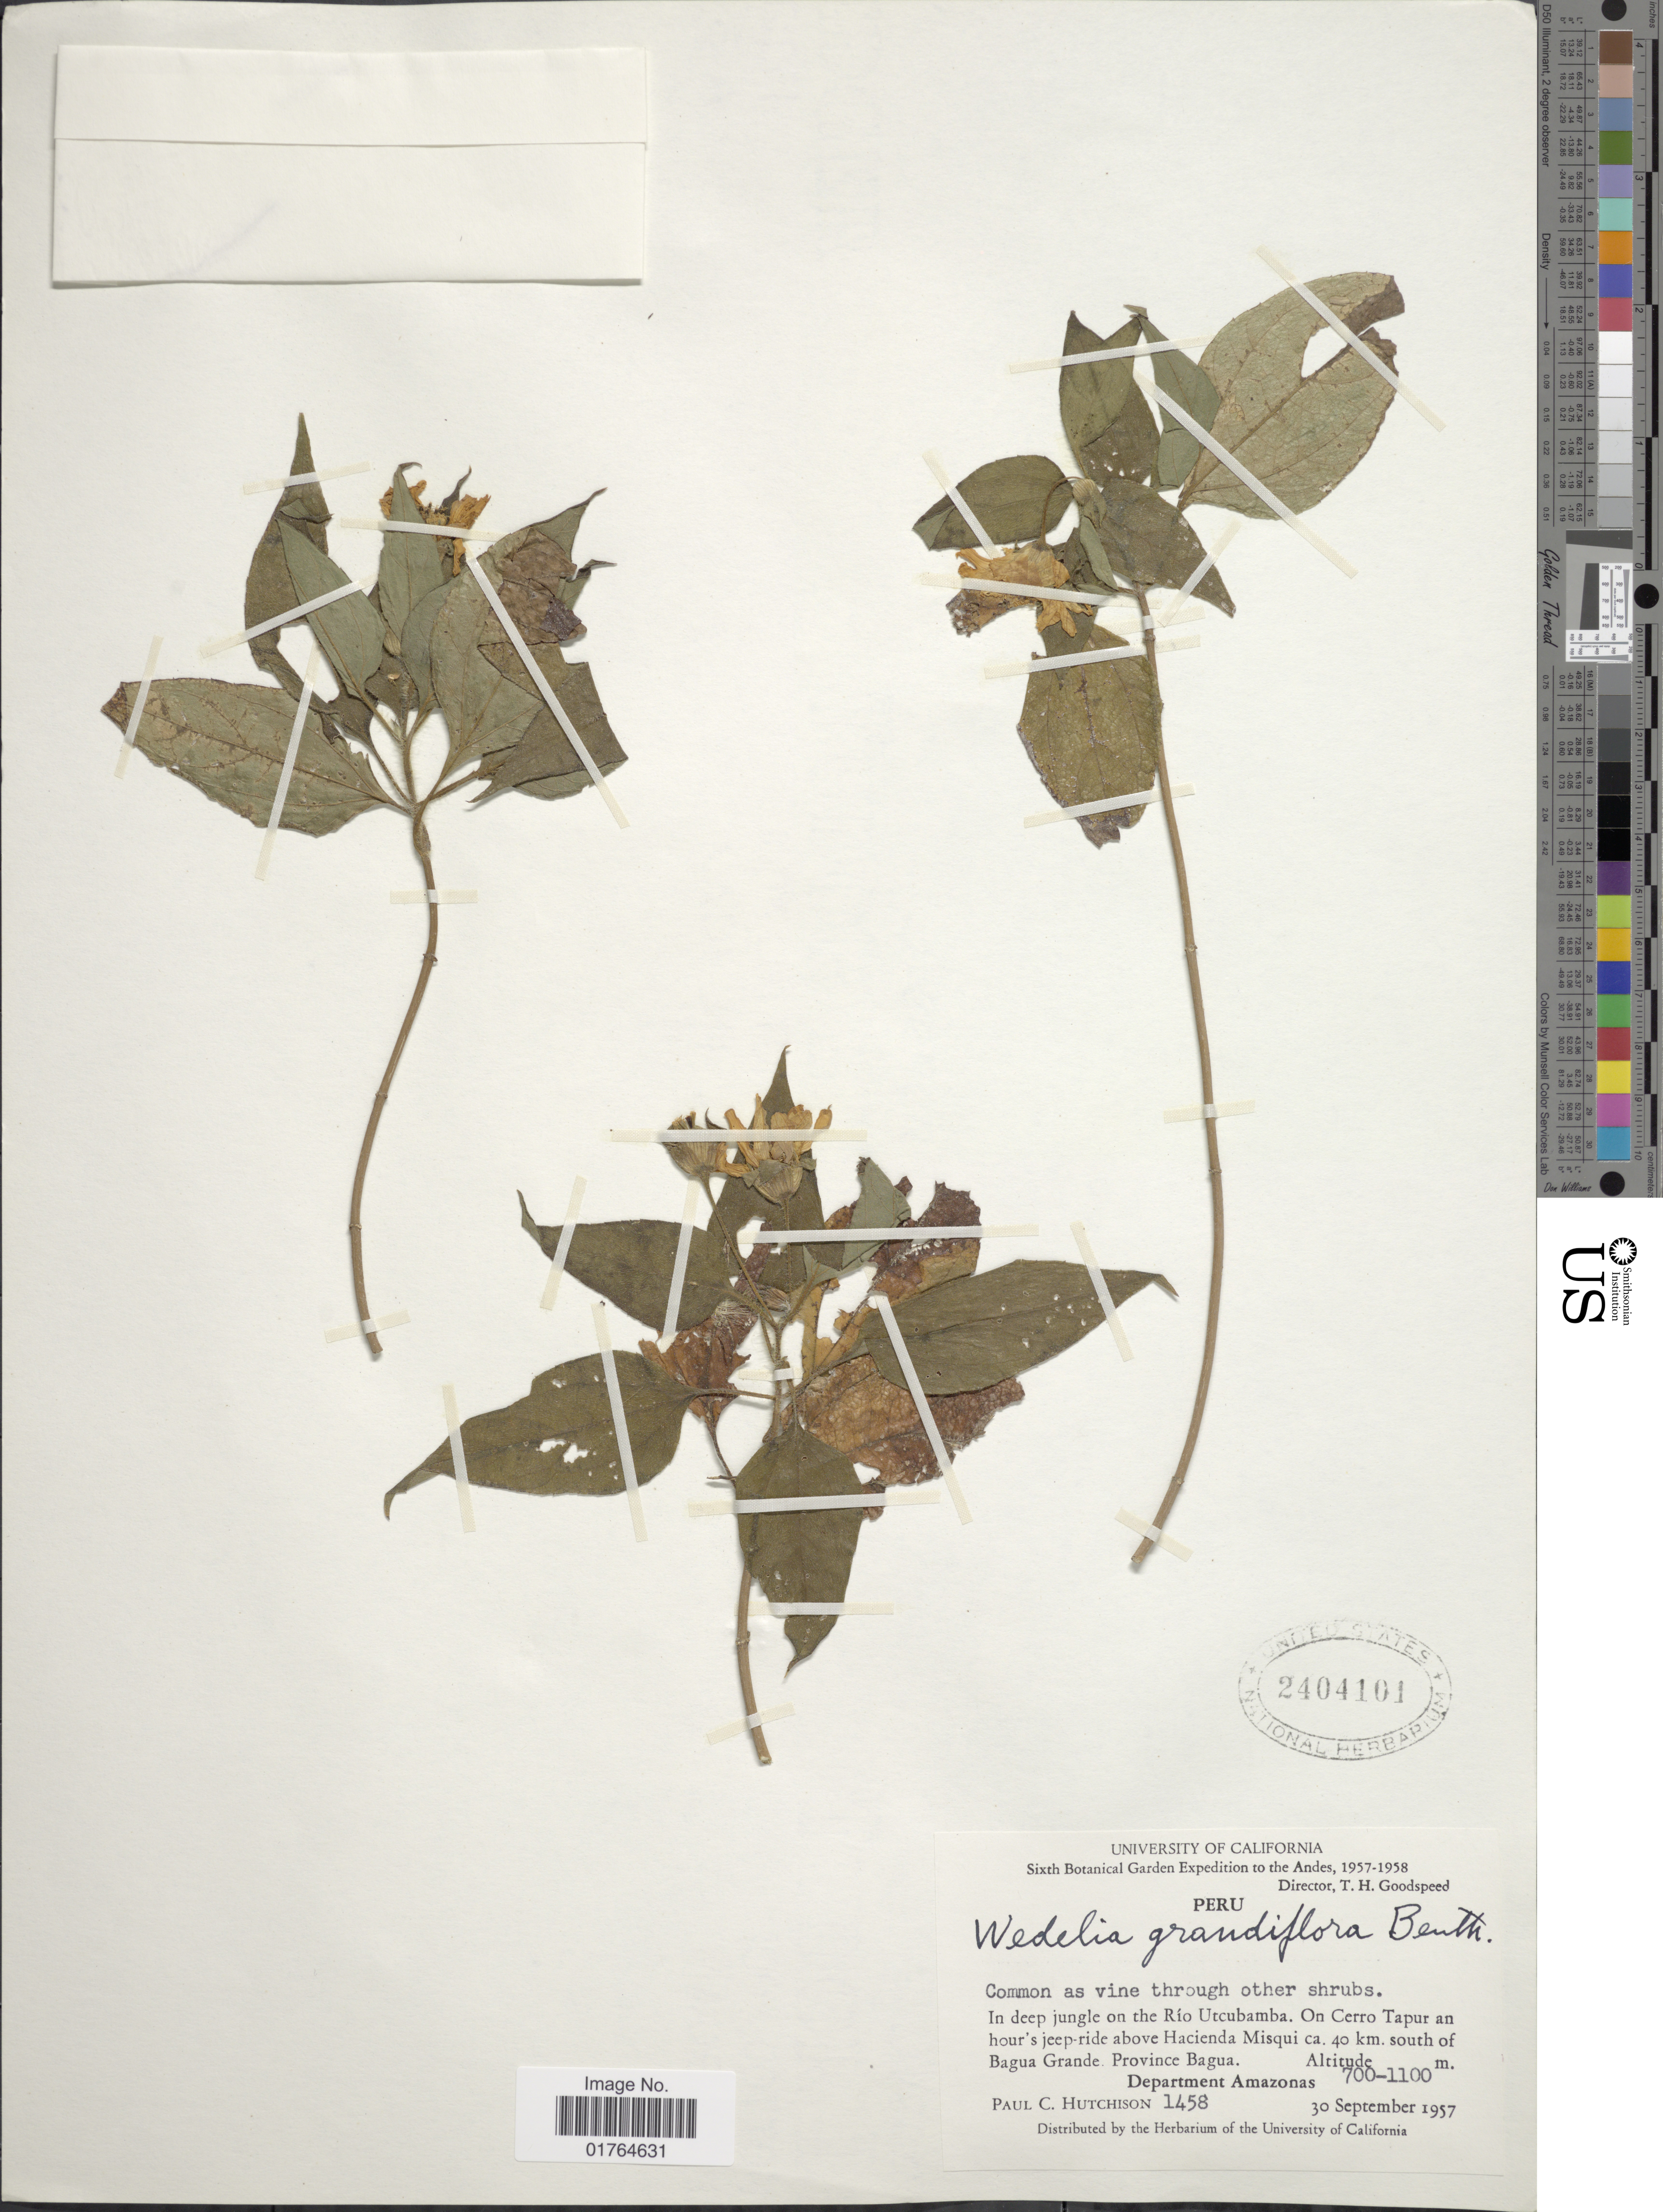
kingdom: Plantae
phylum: Tracheophyta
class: Magnoliopsida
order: Asterales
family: Asteraceae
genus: Wedelia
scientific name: Wedelia latifolia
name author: DC.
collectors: P. C. Hutchison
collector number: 1458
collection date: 1957-09-30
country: Peru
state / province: Amazonas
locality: On the Rio Utcubamba, on Cerro Tapur an hour's jeep-ride above Hacienda Misqui ca 40 km south of Bagua Grande, Province Bagua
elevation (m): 700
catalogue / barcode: US 2404101